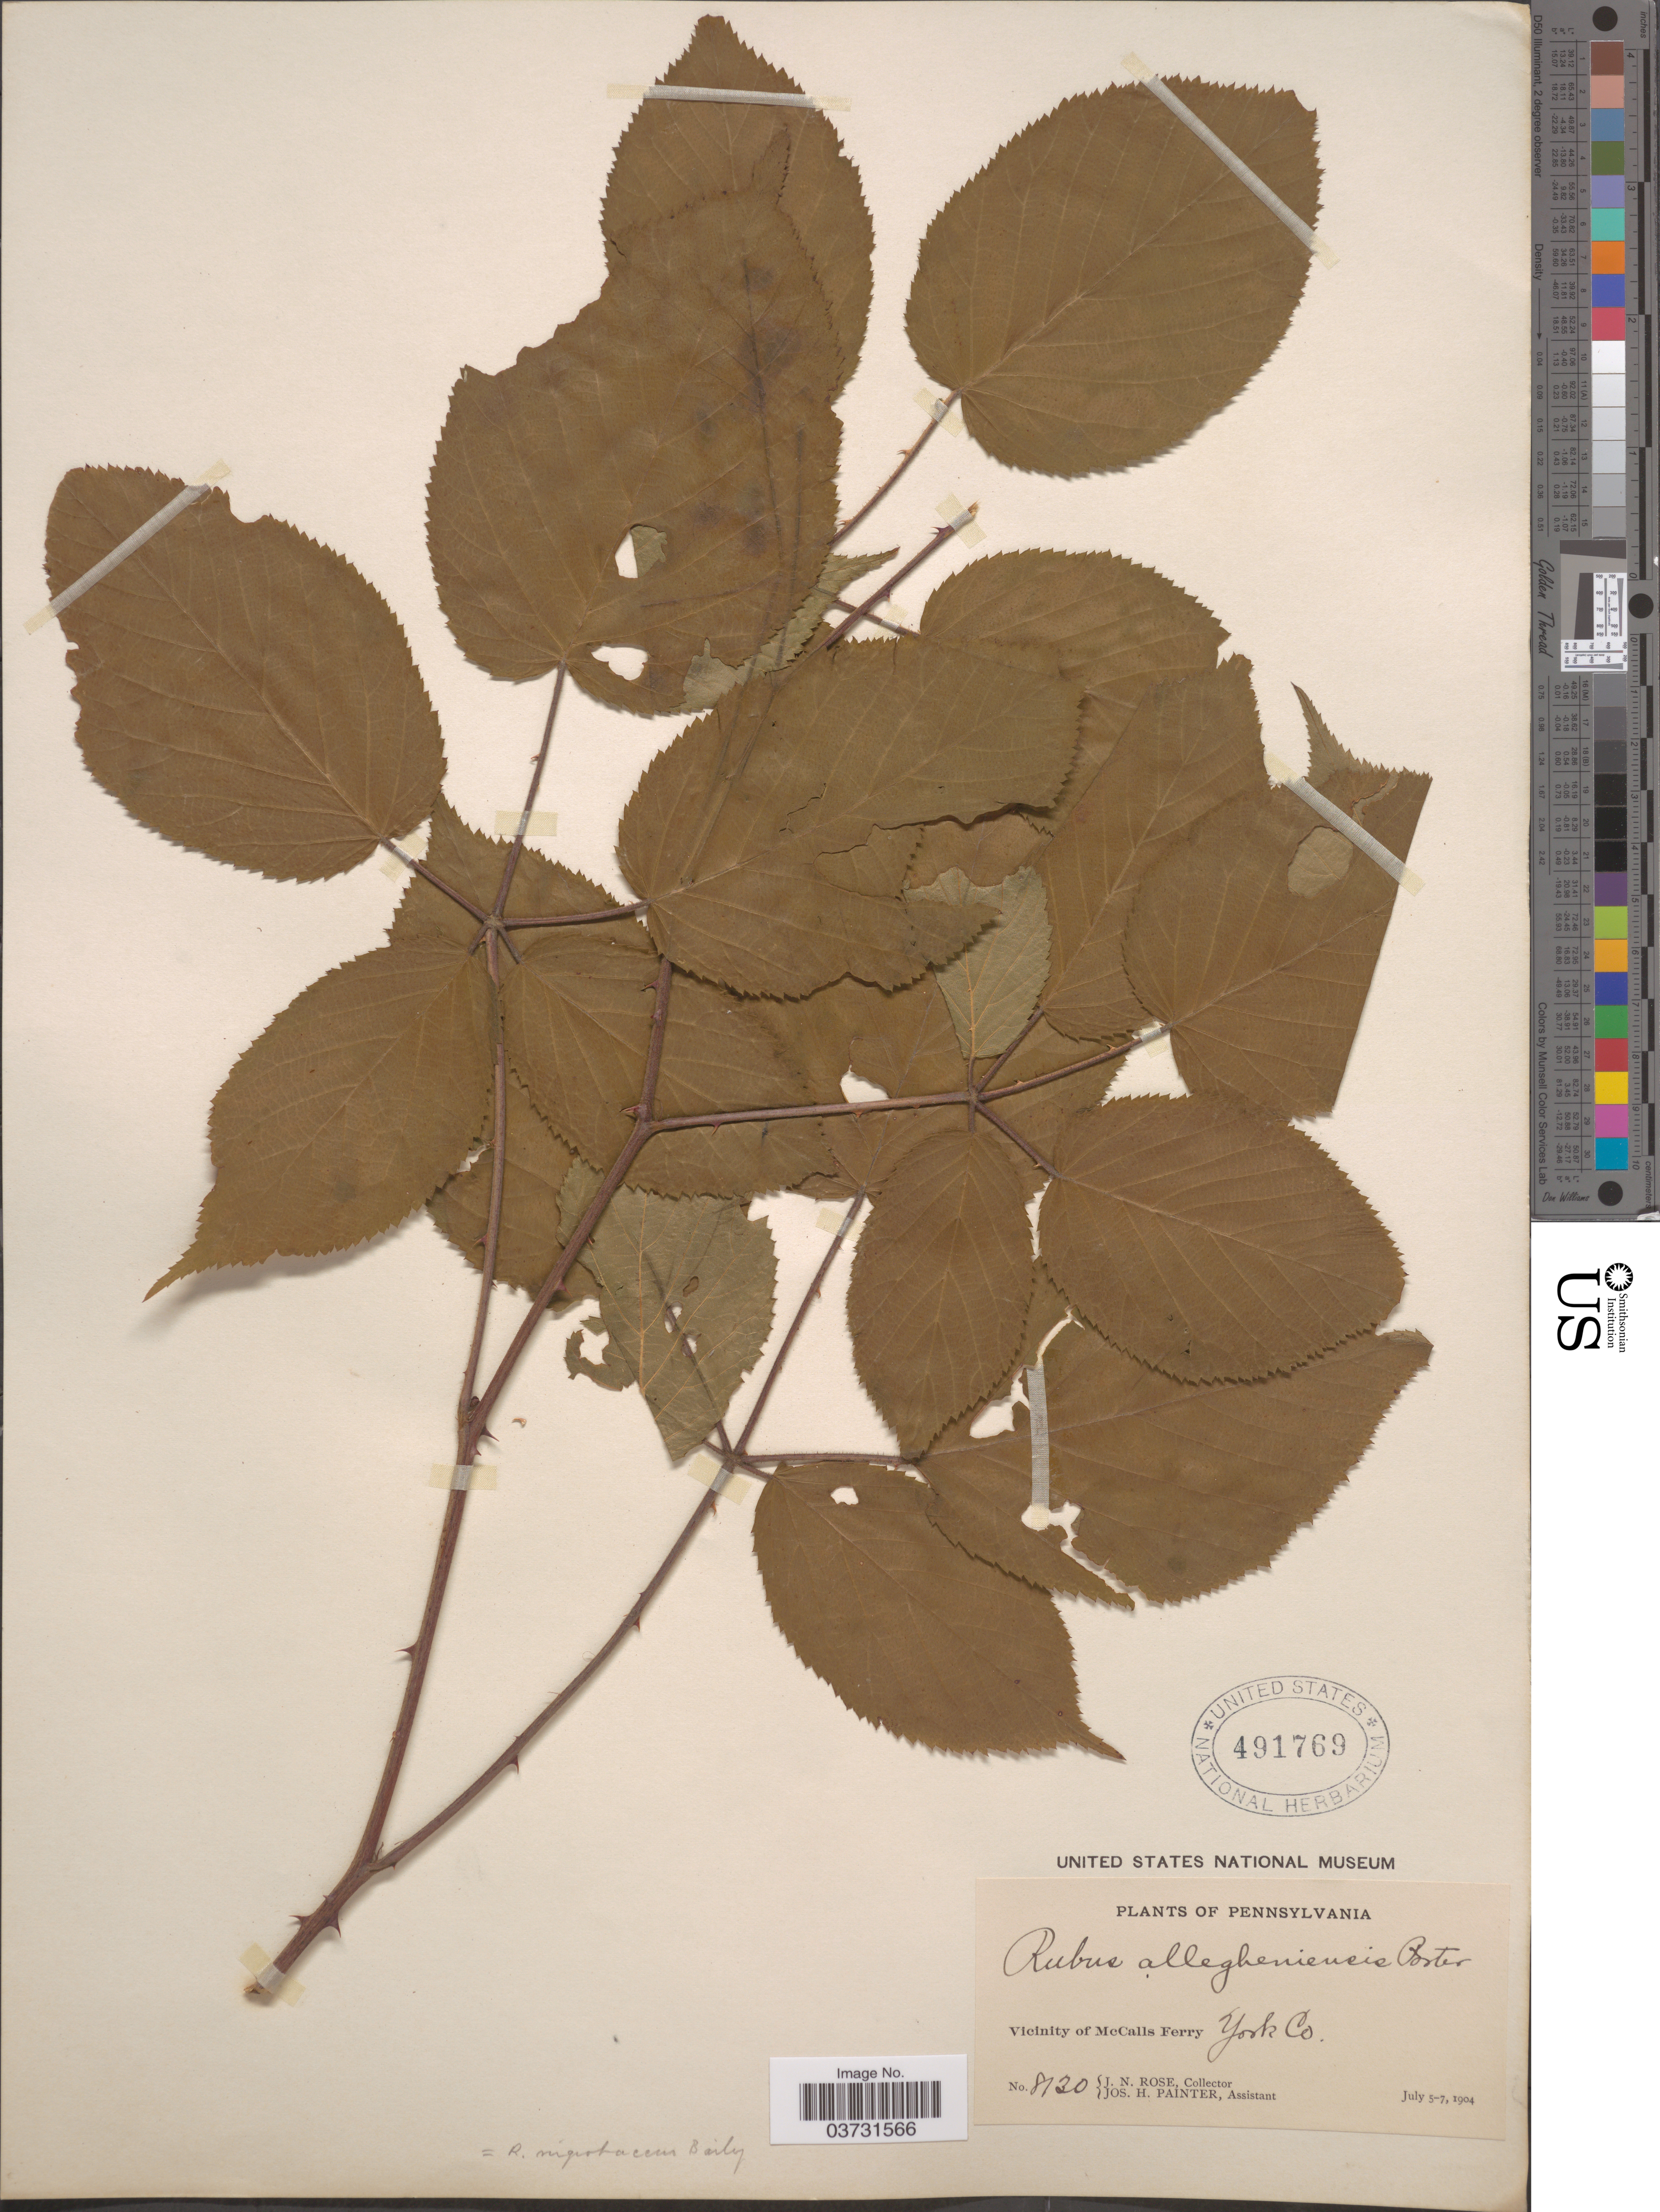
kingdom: Plantae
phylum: Tracheophyta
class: Magnoliopsida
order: Rosales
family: Rosaceae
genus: Rubus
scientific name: Rubus nigrobaccus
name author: L.H. Bailey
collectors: J. N. Rose & J. H. Painter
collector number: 8130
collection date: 1904-07-05/1904-07-07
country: United States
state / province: Pennsylvania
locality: Vicinity of McCalls Ferry. York Co.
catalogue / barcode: US 491769